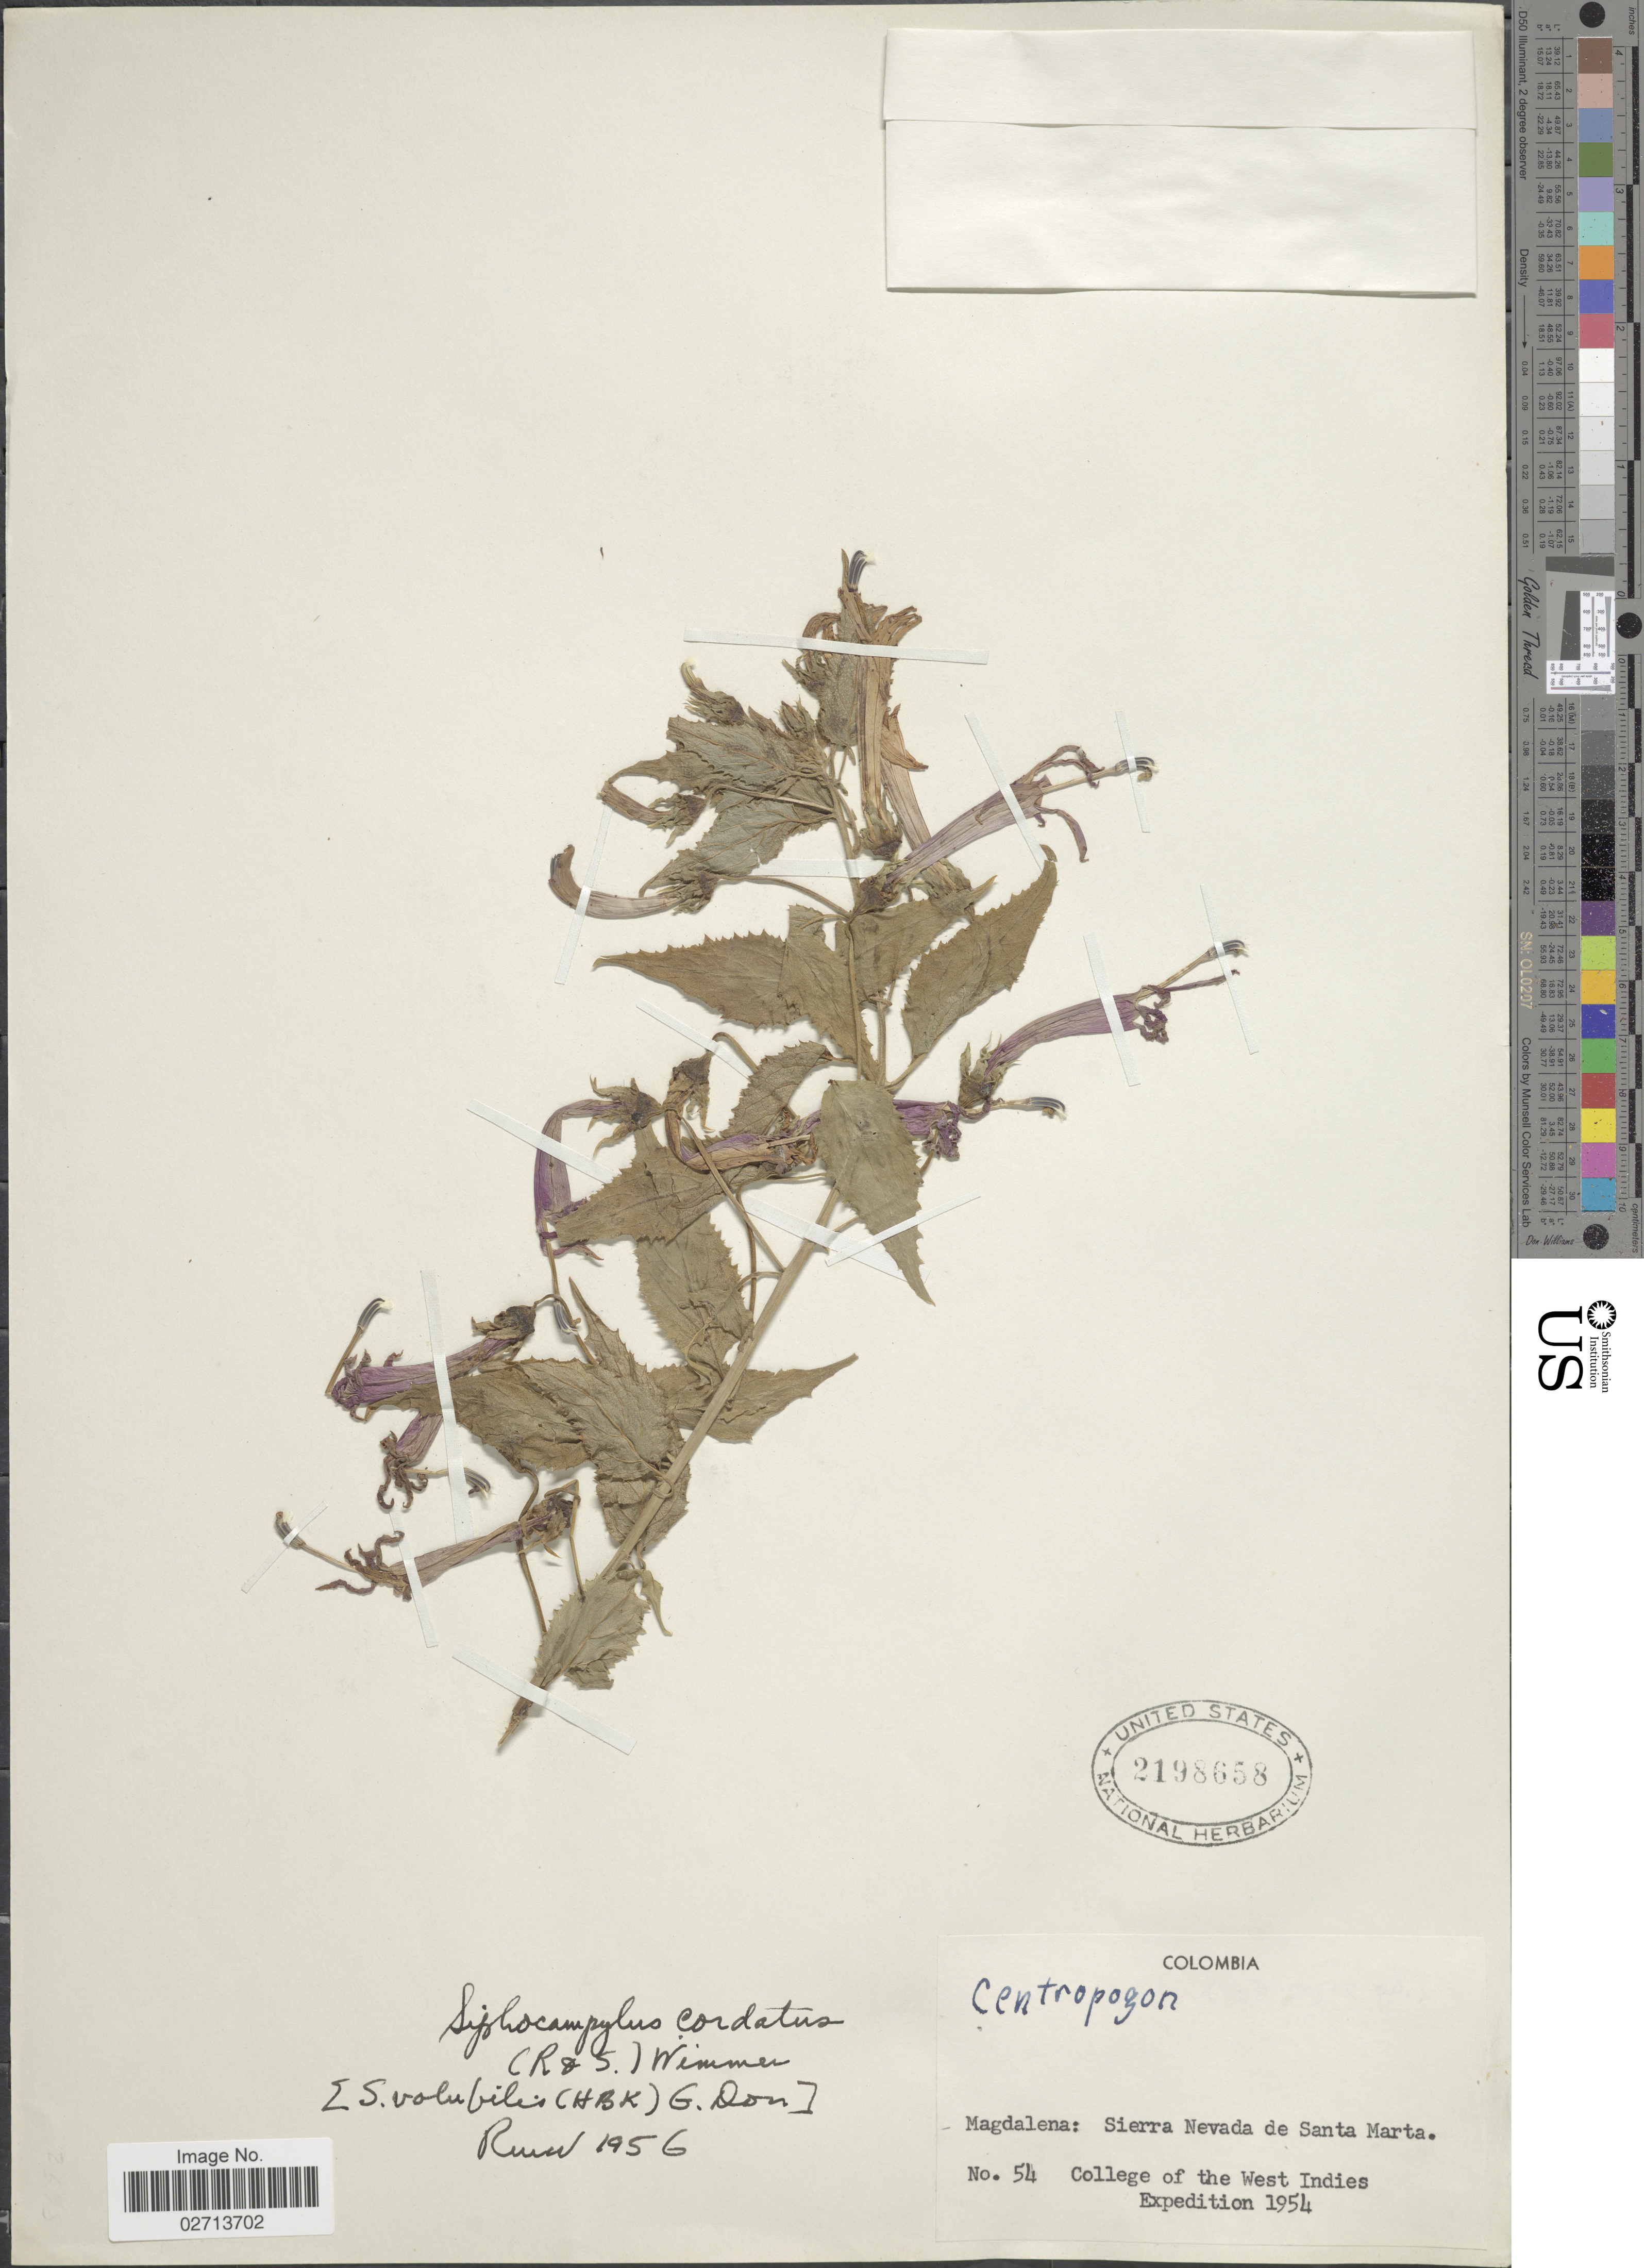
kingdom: Plantae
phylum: Tracheophyta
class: Magnoliopsida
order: Asterales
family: Campanulaceae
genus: Siphocampylus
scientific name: Siphocampylus cordatus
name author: (Willd. ex Schult.) E. Wimm.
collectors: College of the West Indies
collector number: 54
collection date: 1954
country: Colombia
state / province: Magdalena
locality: Sierra Nevada de Santa Marta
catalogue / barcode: US 2198658